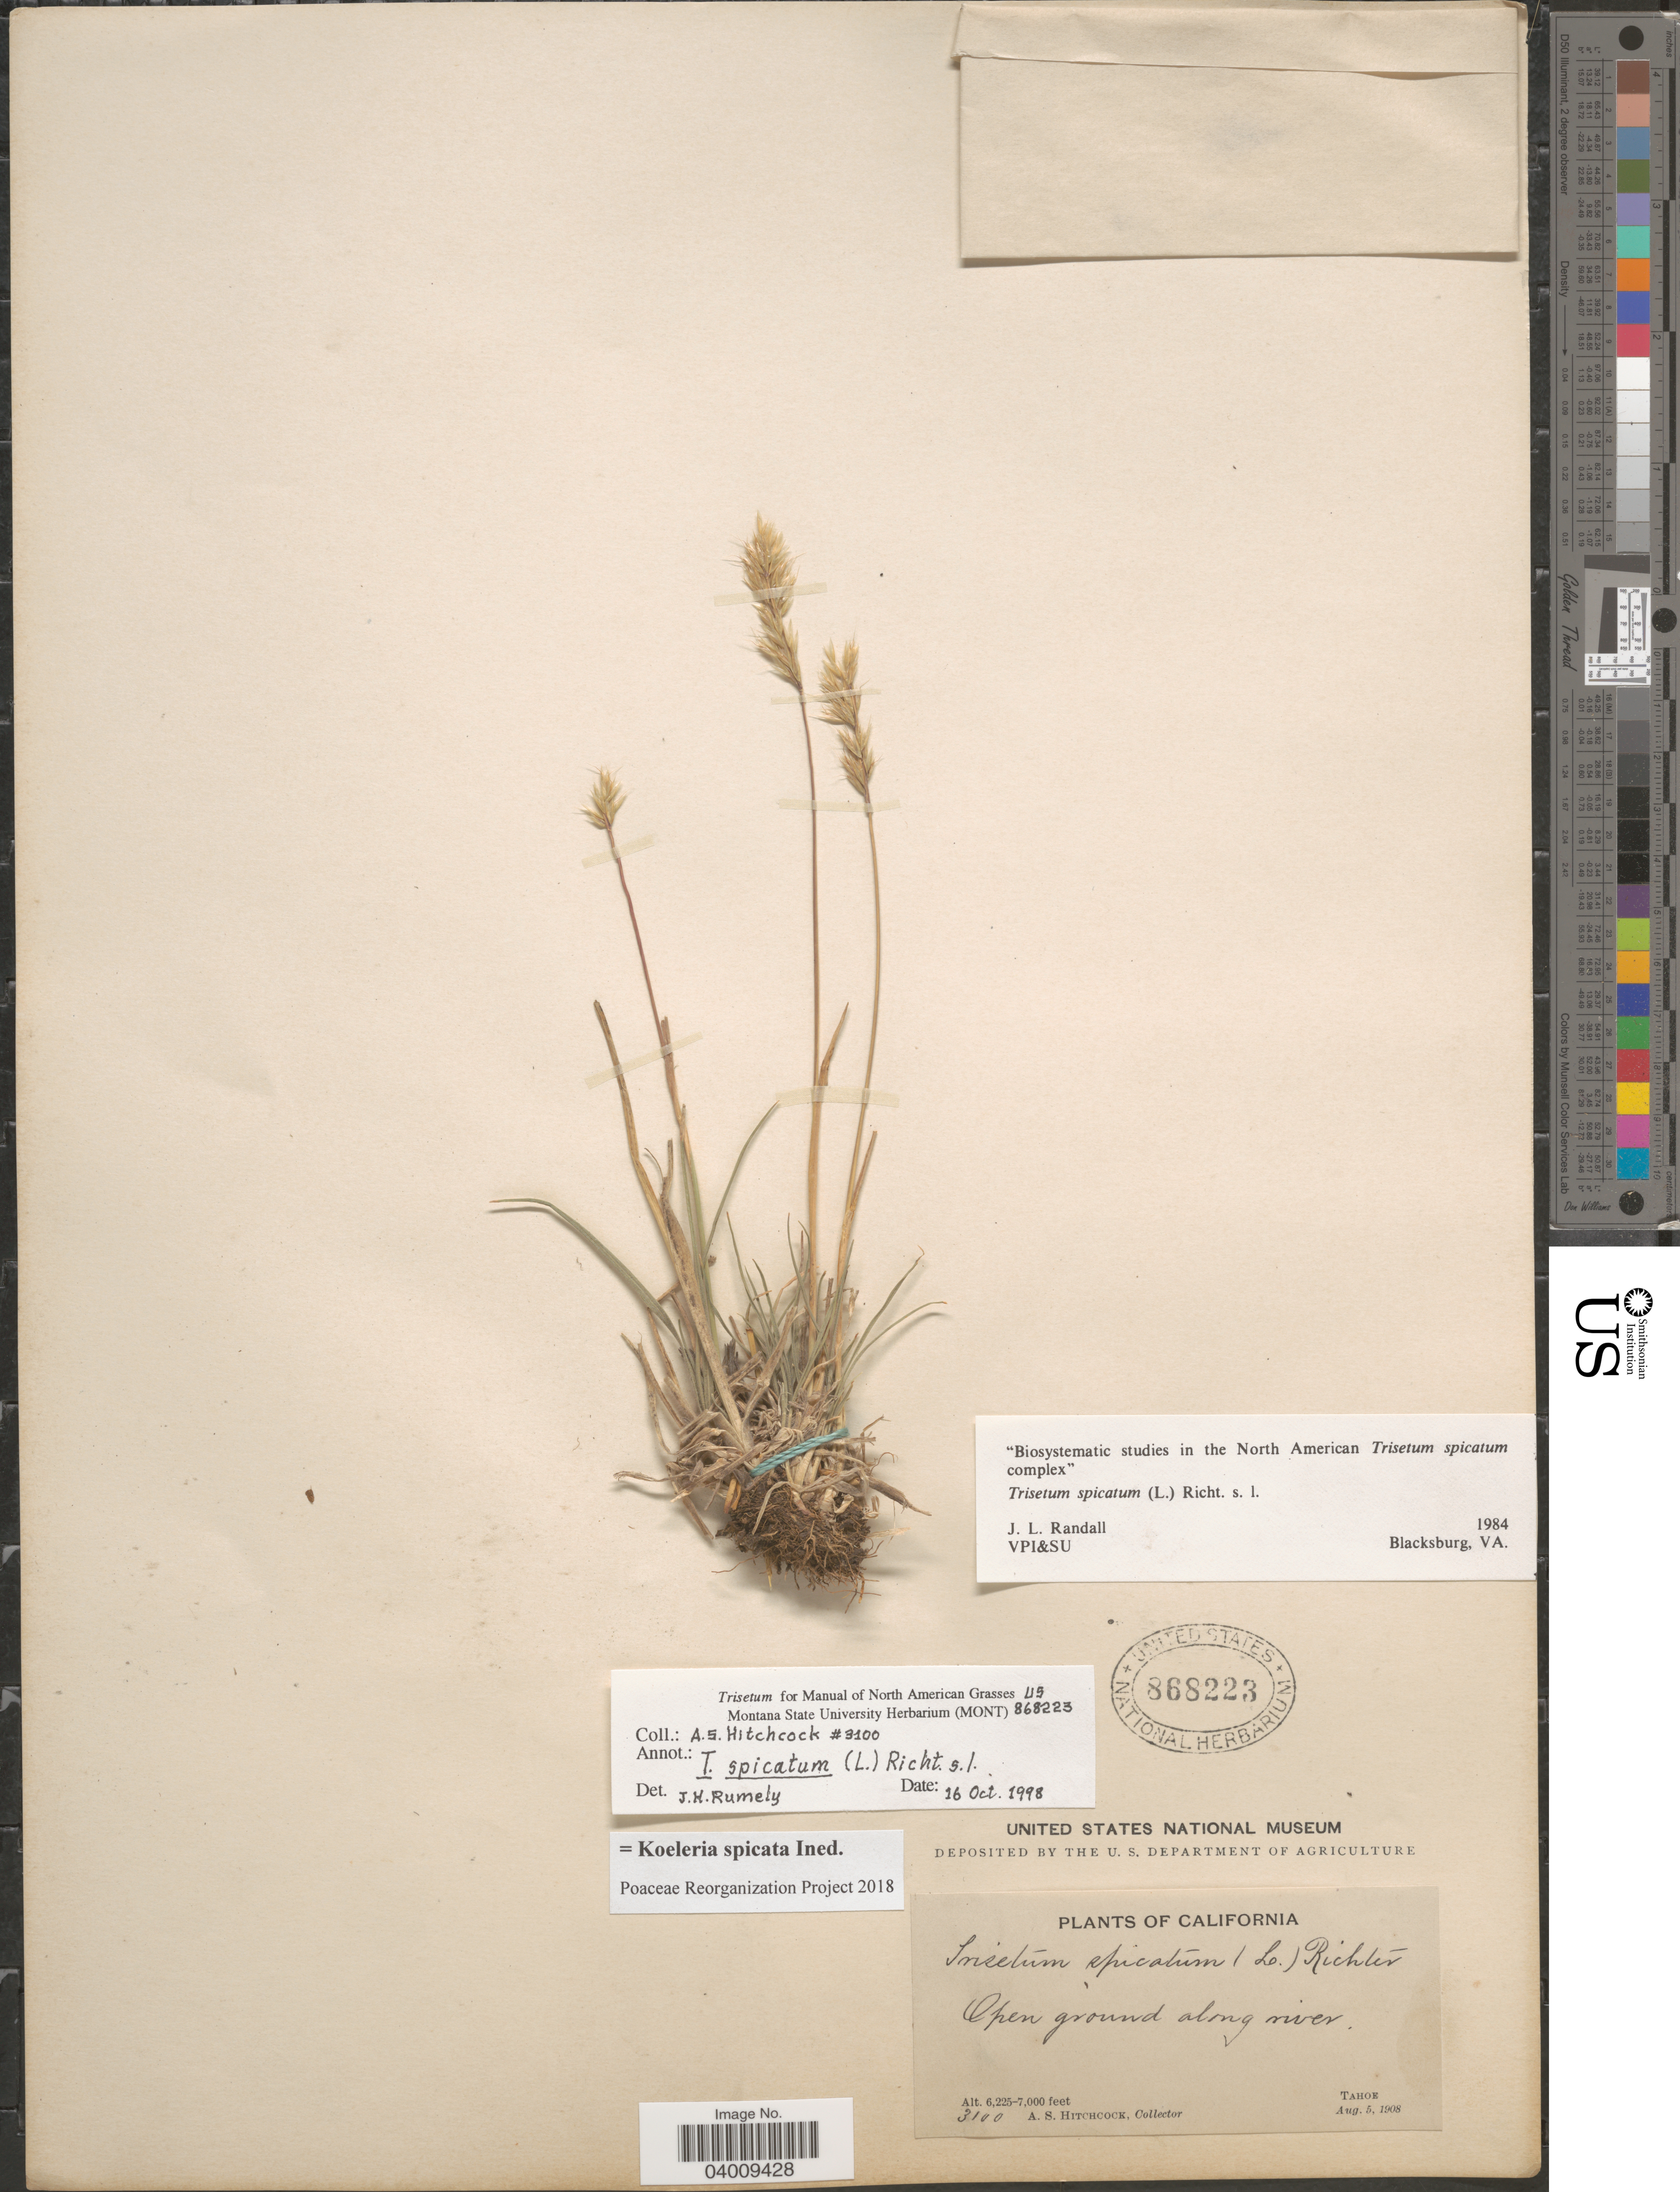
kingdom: Plantae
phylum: Tracheophyta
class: Liliopsida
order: Poales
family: Poaceae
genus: Koeleria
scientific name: Koeleria spicata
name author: (L.) Barberá et al.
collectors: A. S. Hitchcock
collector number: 3100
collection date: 1908-08-05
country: United States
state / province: California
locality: Along river. Tahoe.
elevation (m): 1897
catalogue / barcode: US 868223